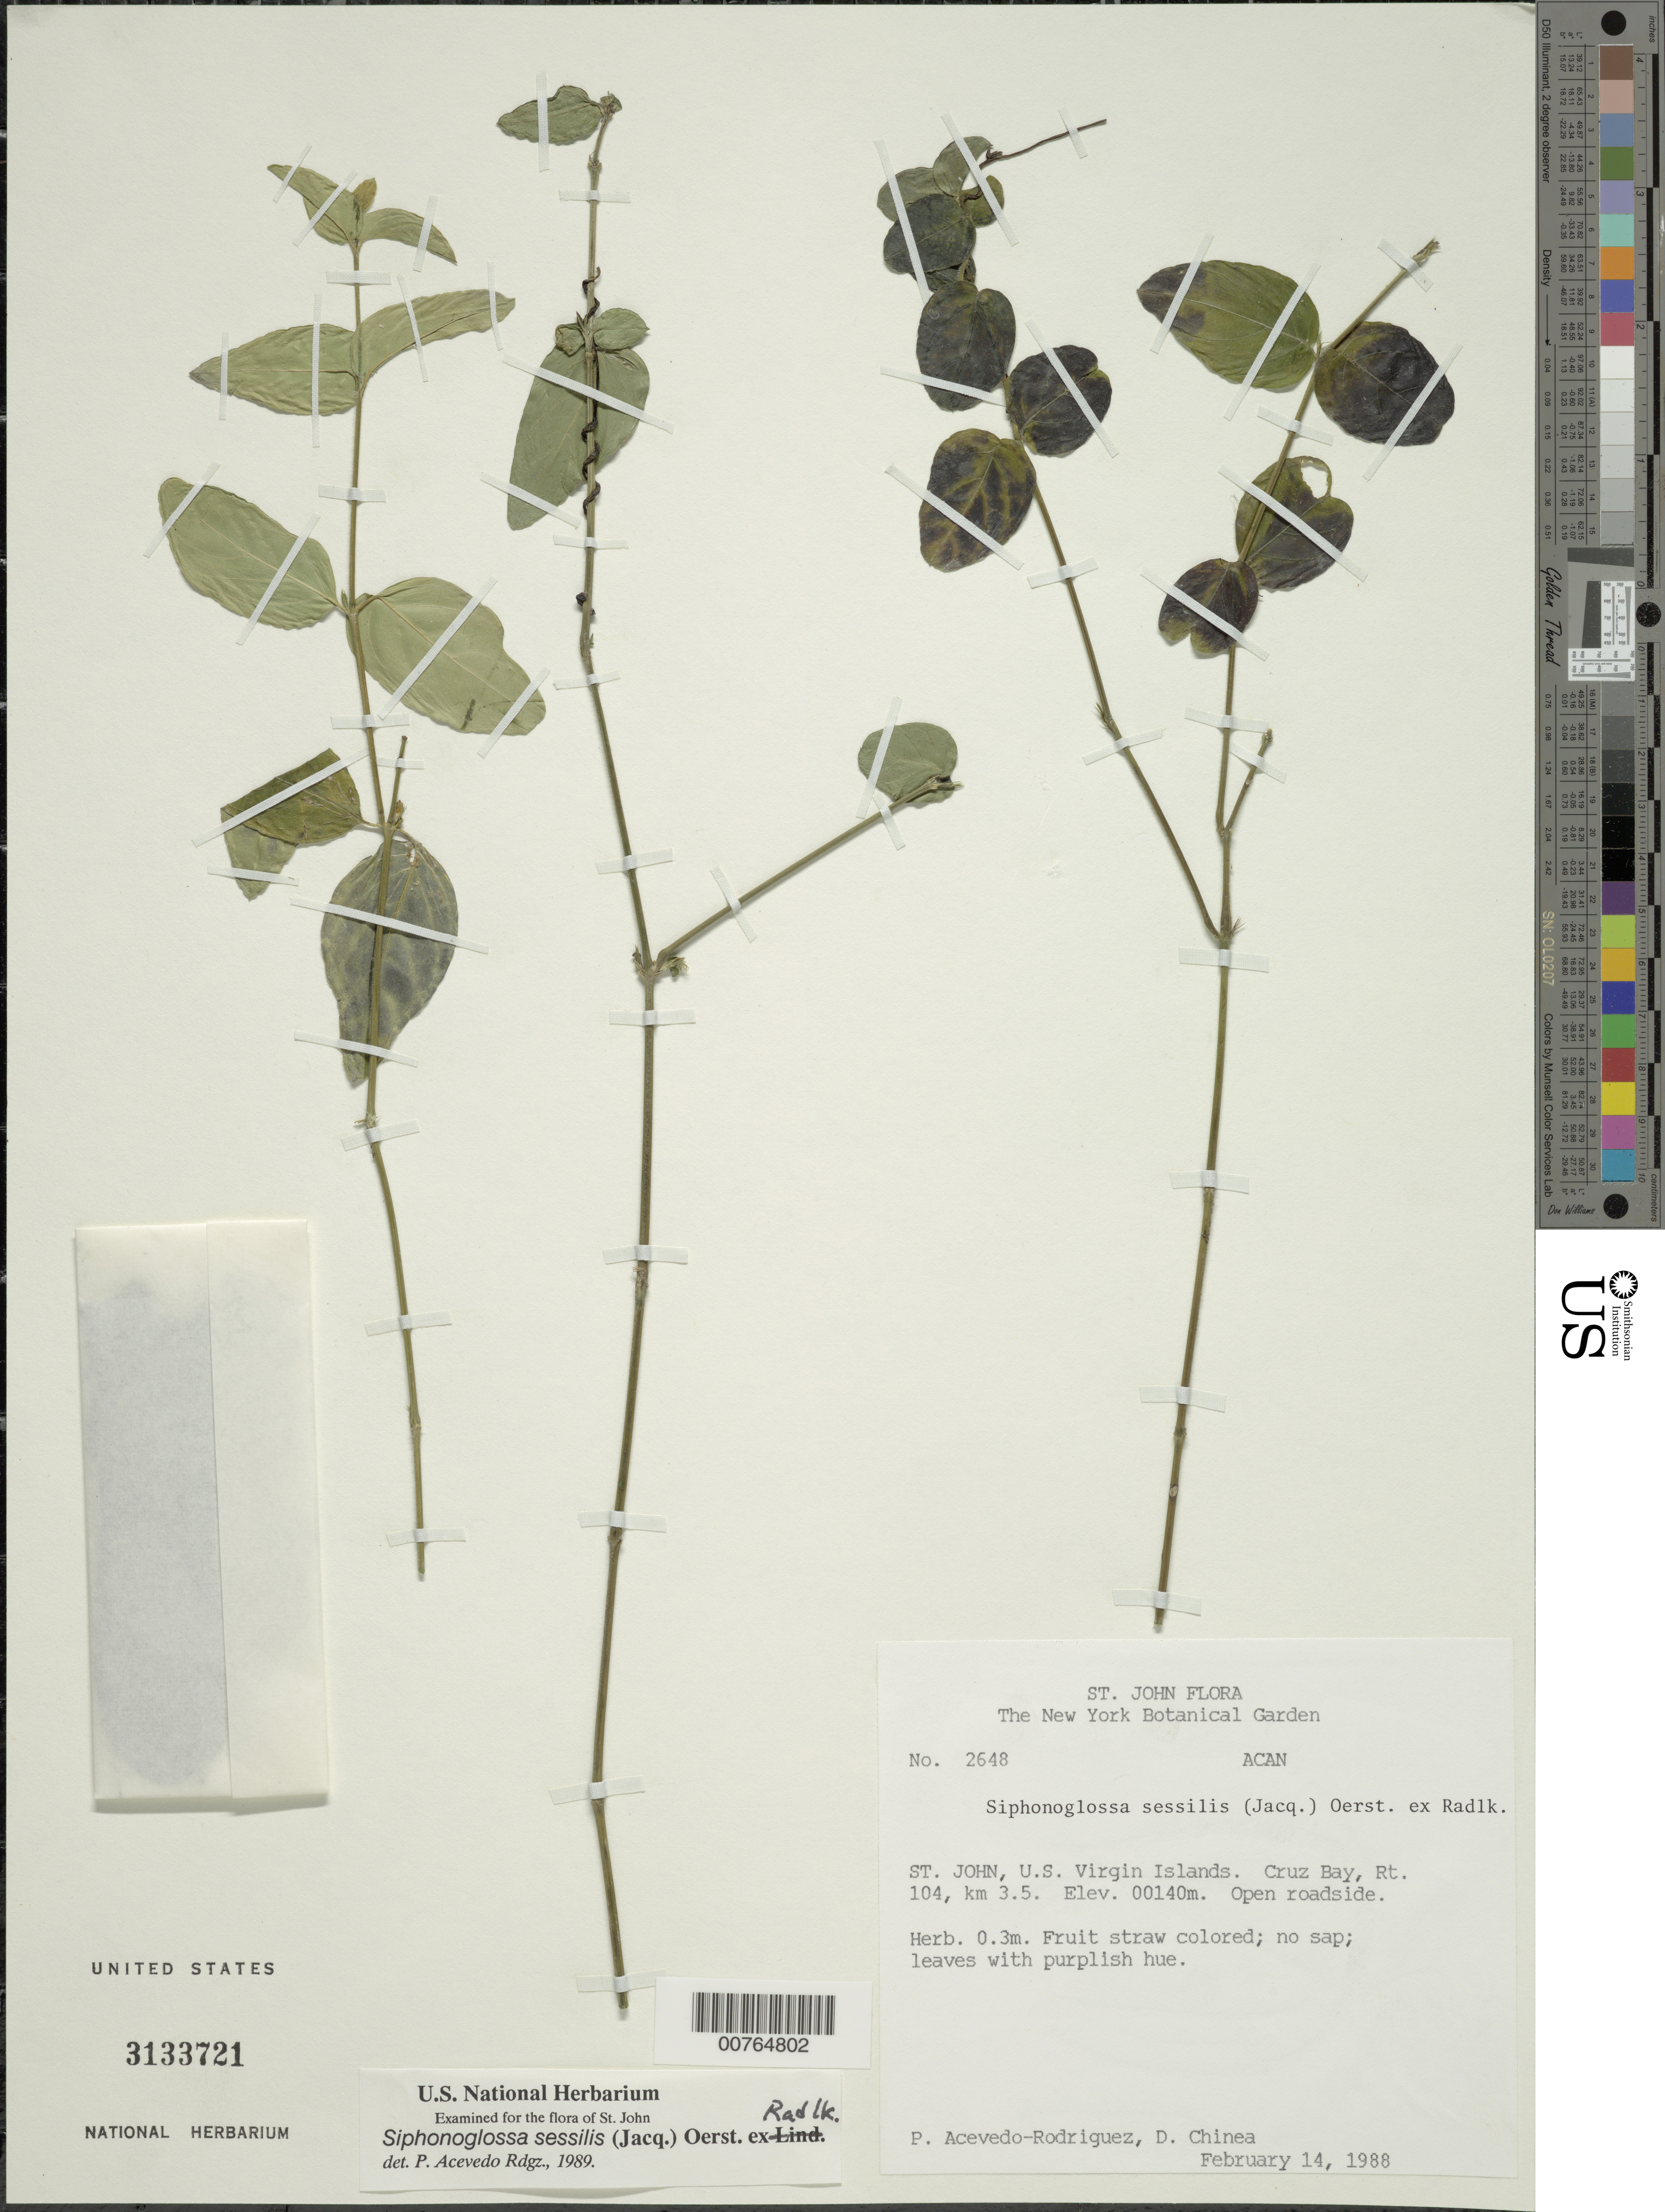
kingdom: Plantae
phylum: Tracheophyta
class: Magnoliopsida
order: Lamiales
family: Acanthaceae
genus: Siphonoglossa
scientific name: Siphonoglossa sessilis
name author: (Jacq.) D.N. Gibson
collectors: P. Acevedo-Rodr. & D. Chinea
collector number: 2648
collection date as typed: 14 Feb 1988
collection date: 1988-02-14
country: U.S. Virgin Islands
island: St. John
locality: Rt. 104, km 3.5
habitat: Open roadside.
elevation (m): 140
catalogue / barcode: US 3133721